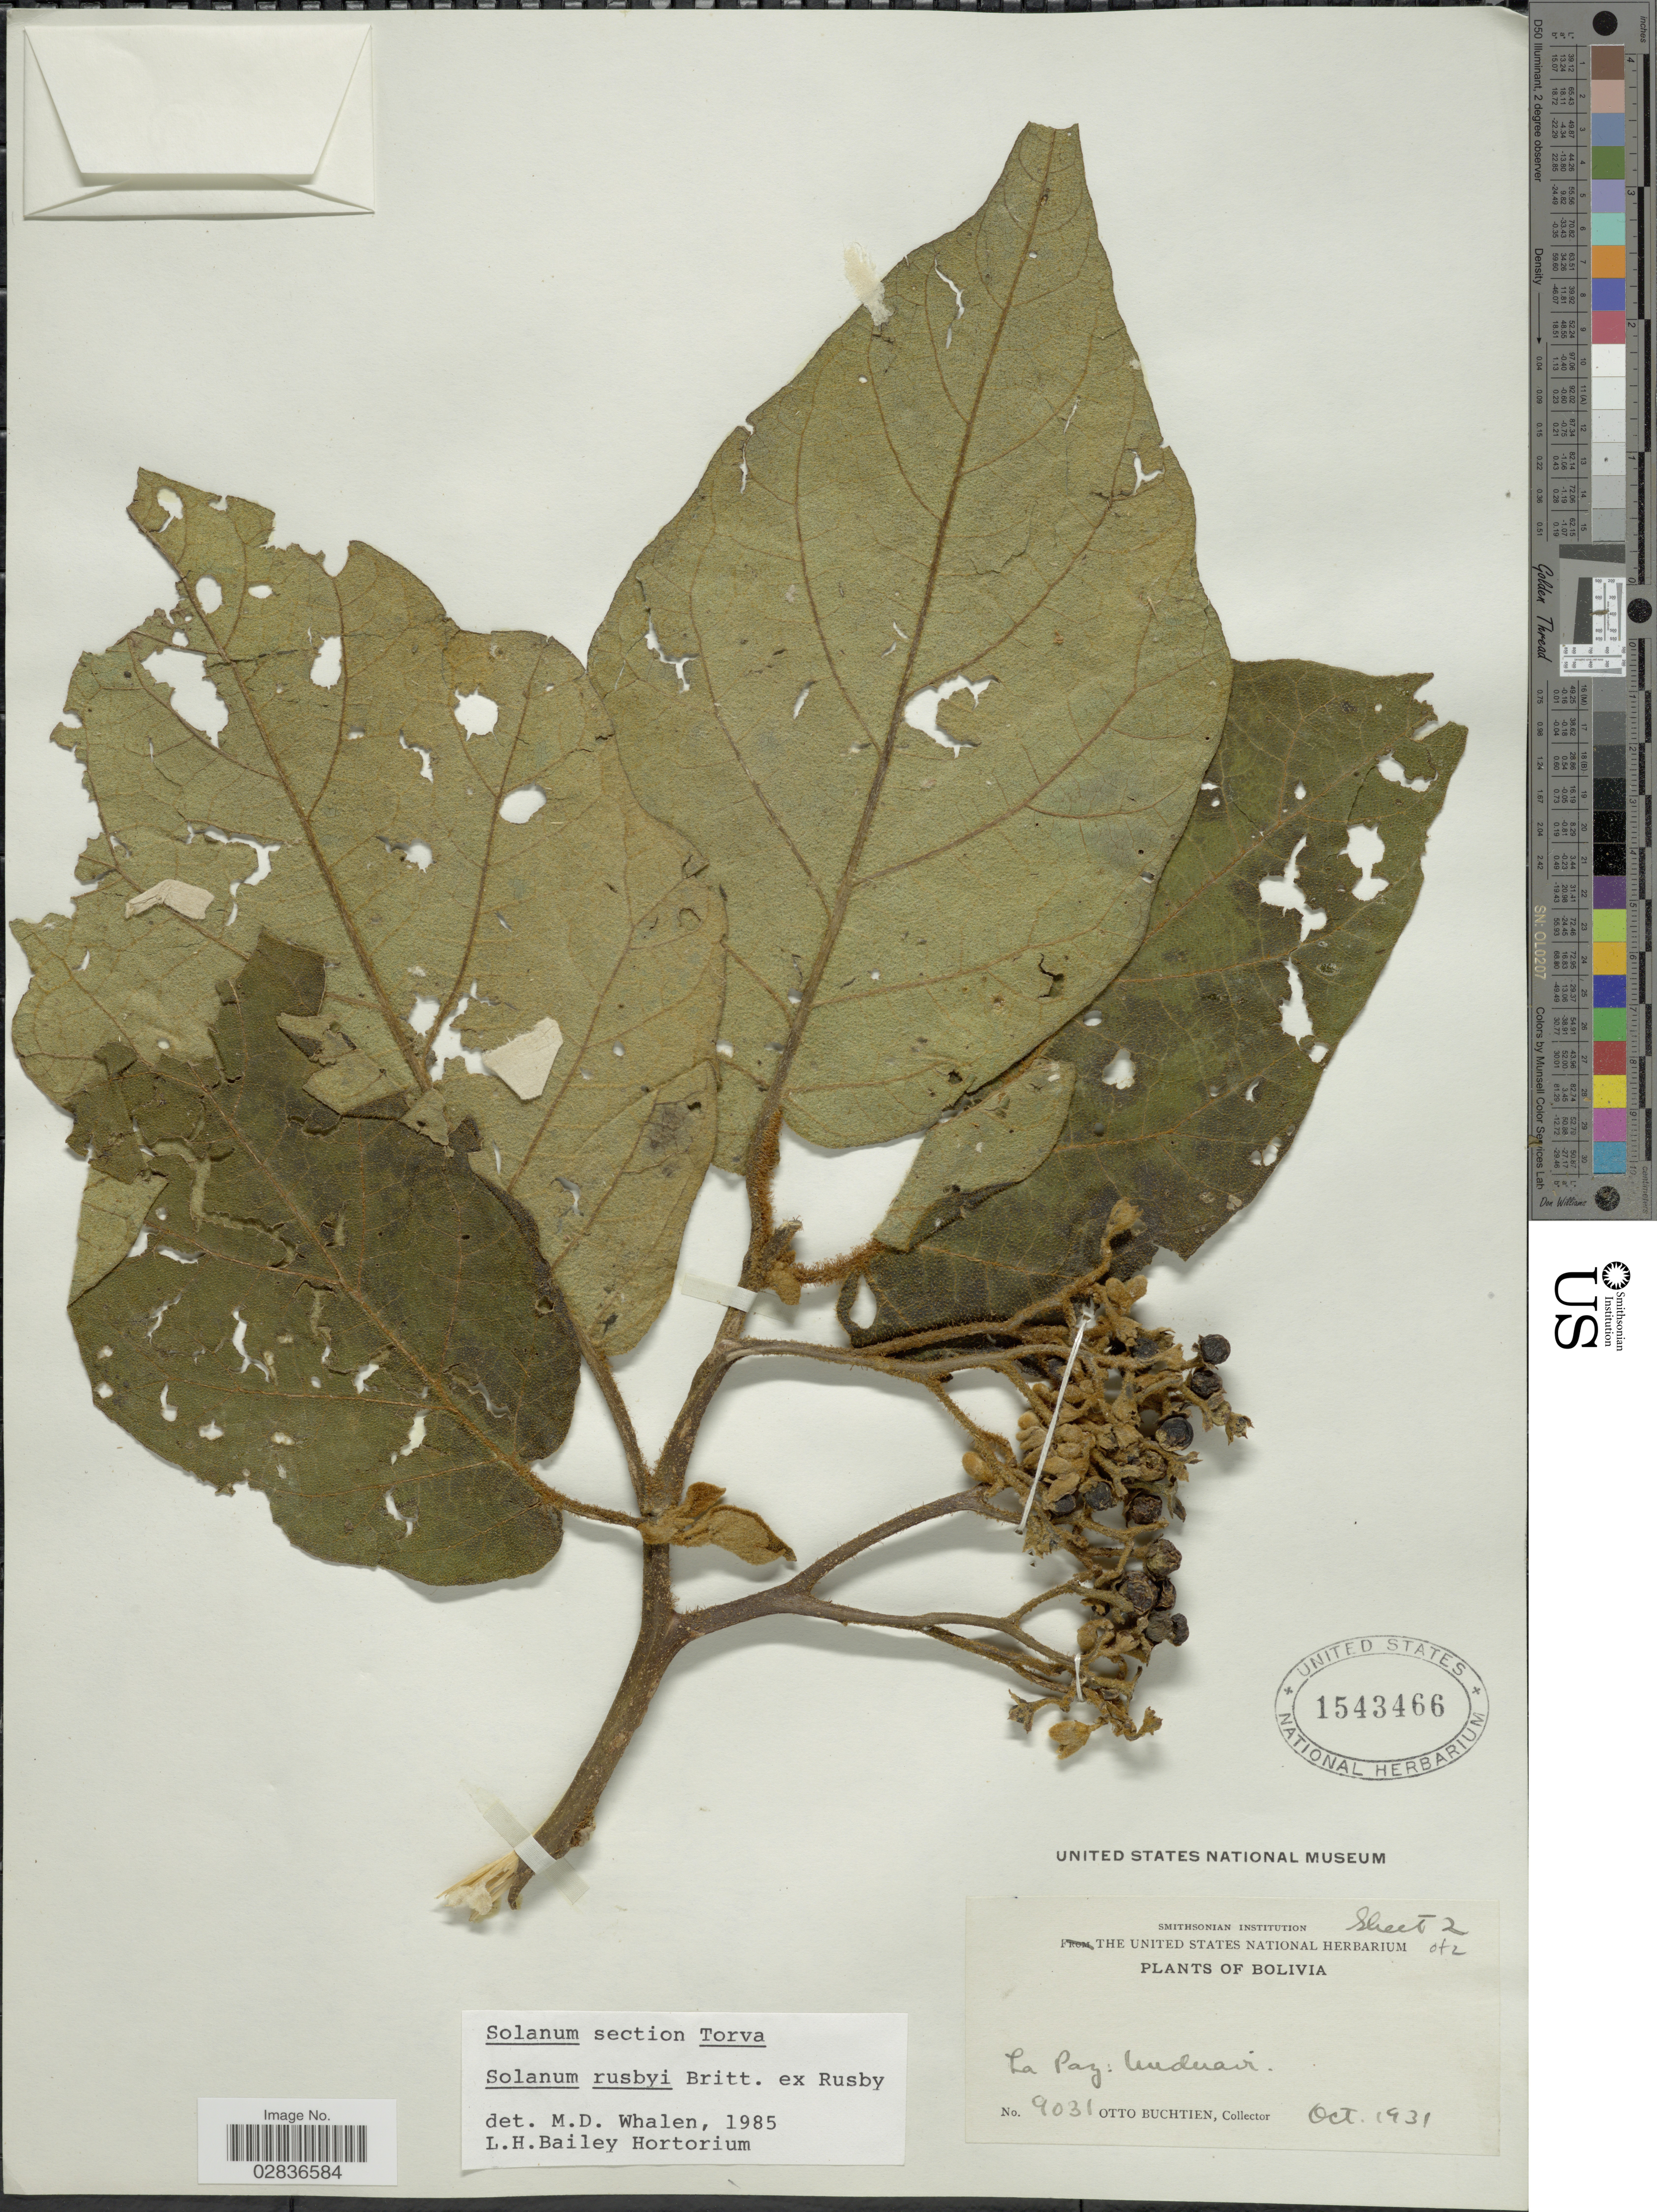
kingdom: Plantae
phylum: Tracheophyta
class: Magnoliopsida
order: Solanales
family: Solanaceae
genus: Solanum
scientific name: Solanum rusbyi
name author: Britton ex Rusby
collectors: O. Buchtien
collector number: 9031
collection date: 1931-10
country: Bolivia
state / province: La Paz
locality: La Paz: Unduavi.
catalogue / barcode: US 1543466